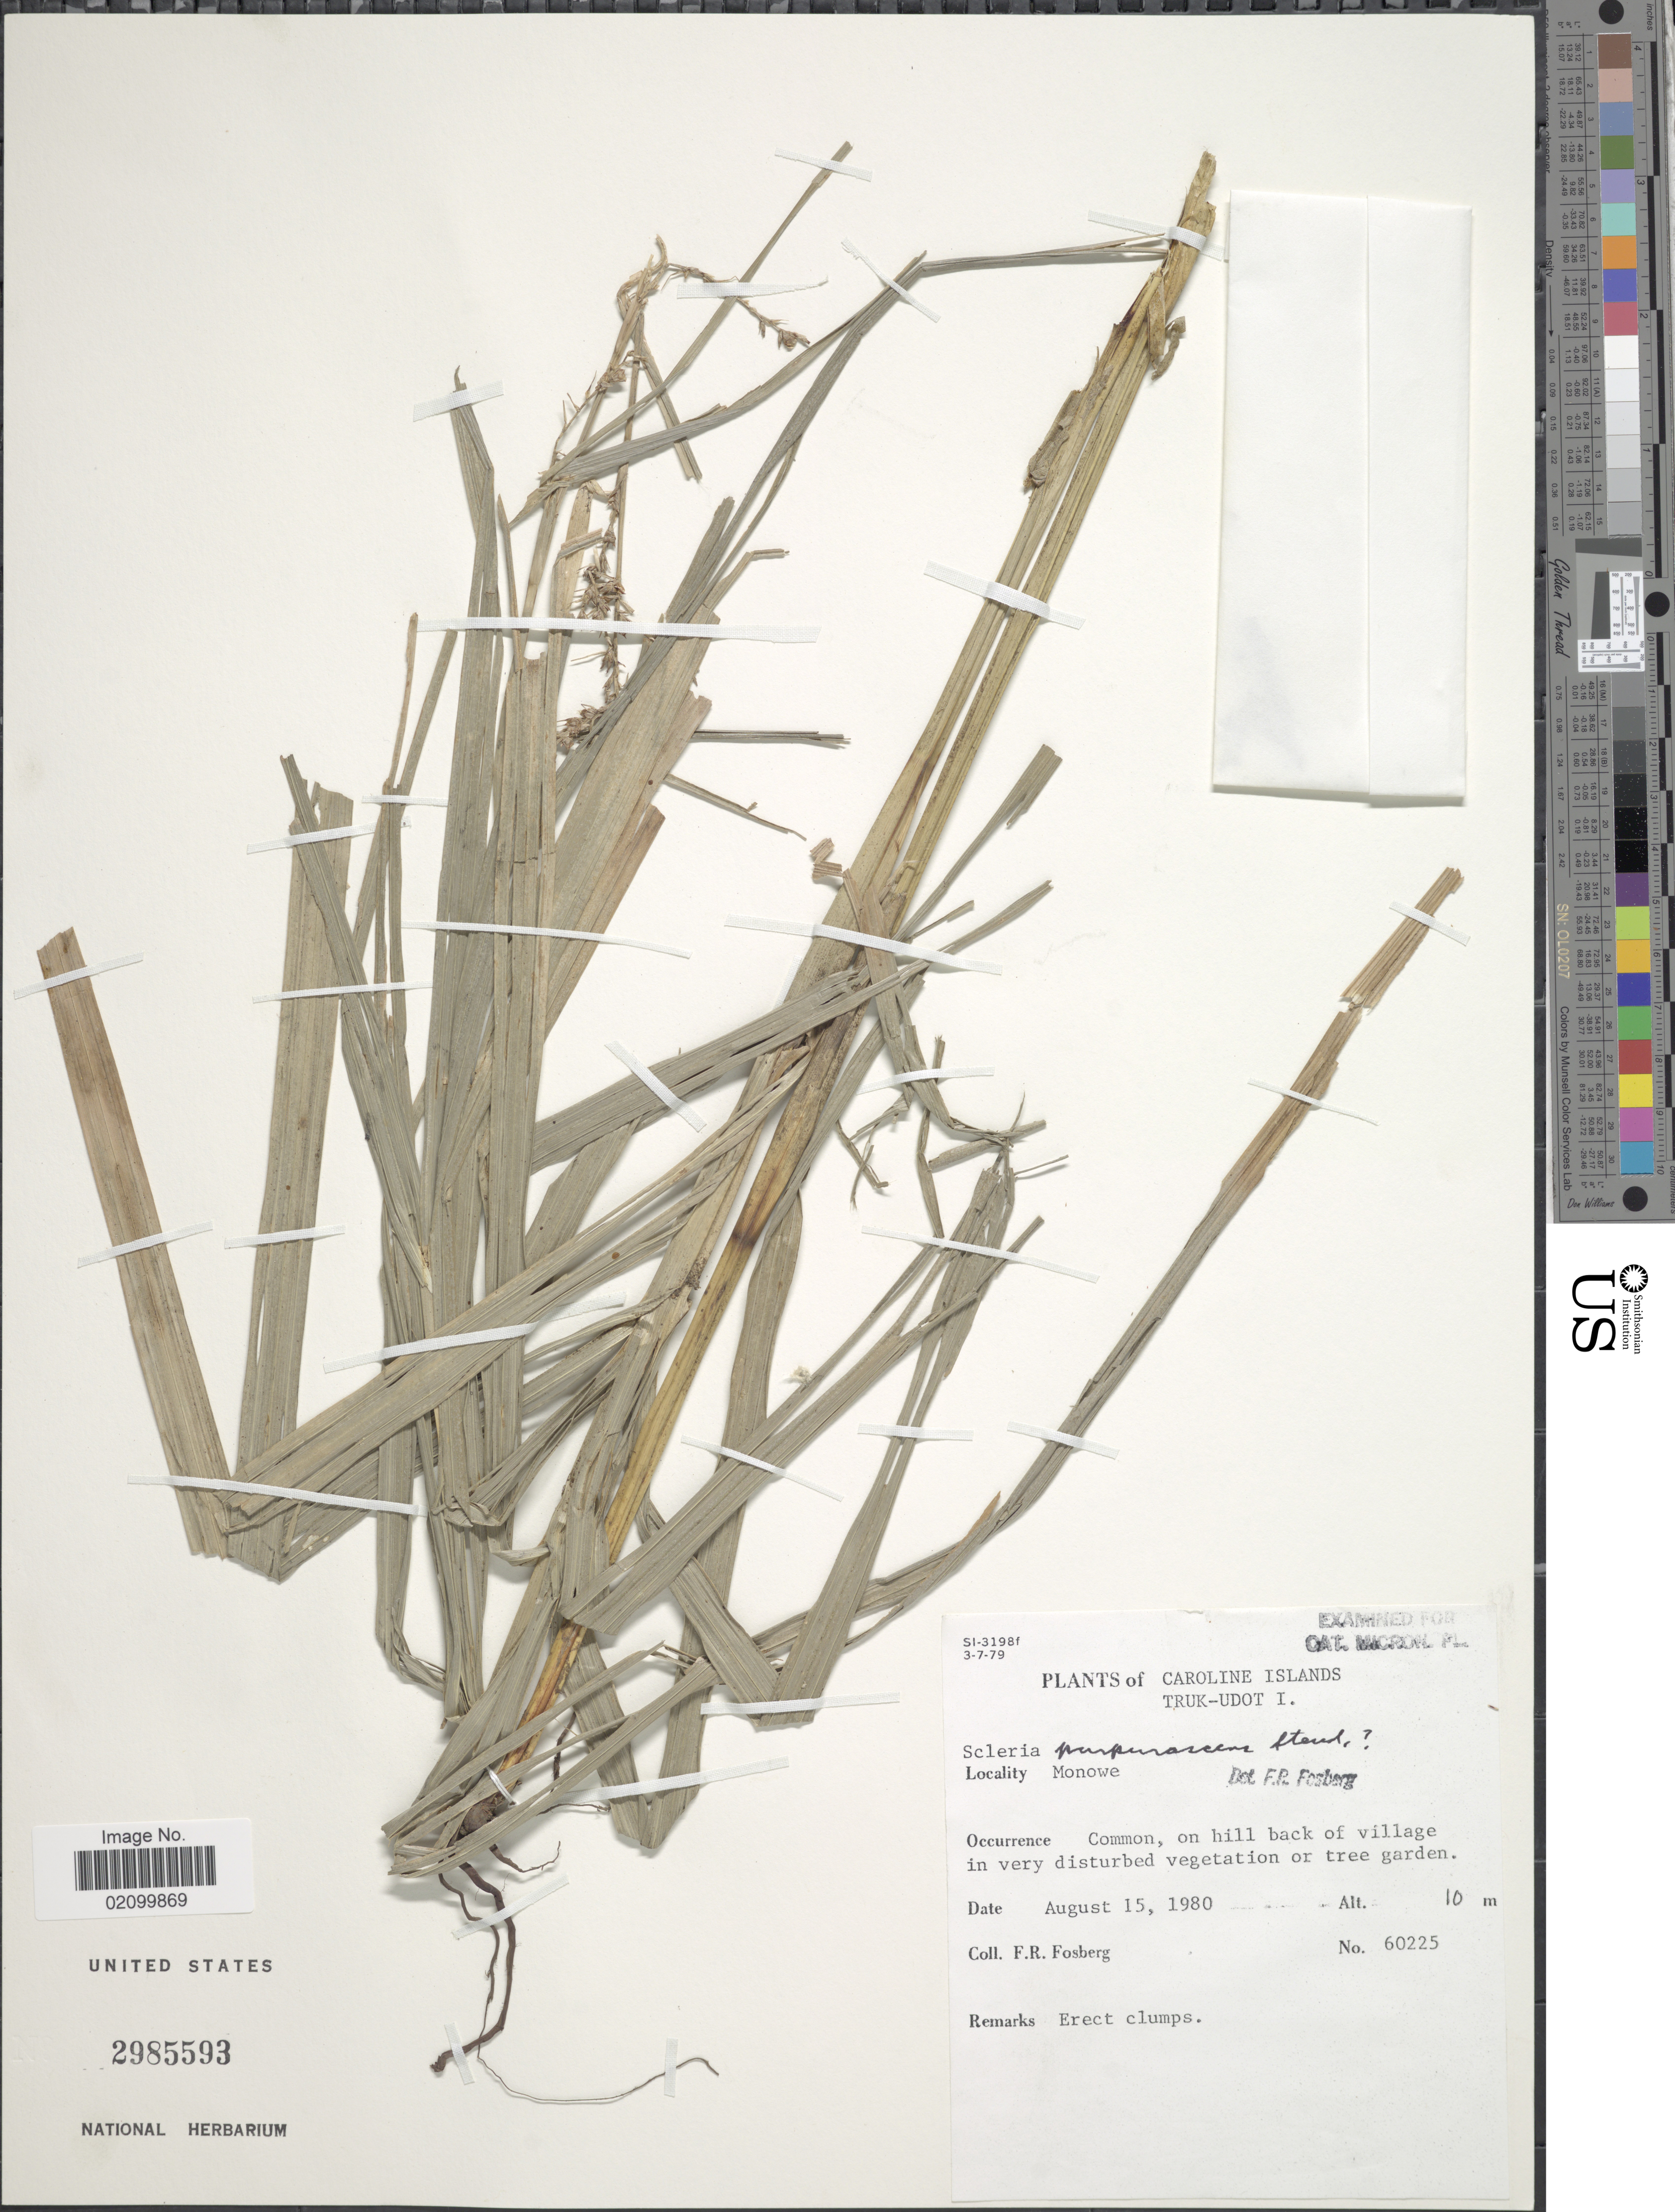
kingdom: Plantae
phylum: Tracheophyta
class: Liliopsida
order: Poales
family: Cyperaceae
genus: Scleria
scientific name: Scleria purpurascens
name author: Steud.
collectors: F. R. Fosberg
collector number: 60225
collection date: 1980-08-15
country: Micronesia, Federated States of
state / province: Truk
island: Udot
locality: Caroline Islands. Truk- Udot I. Monowe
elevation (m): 10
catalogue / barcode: US 2985593